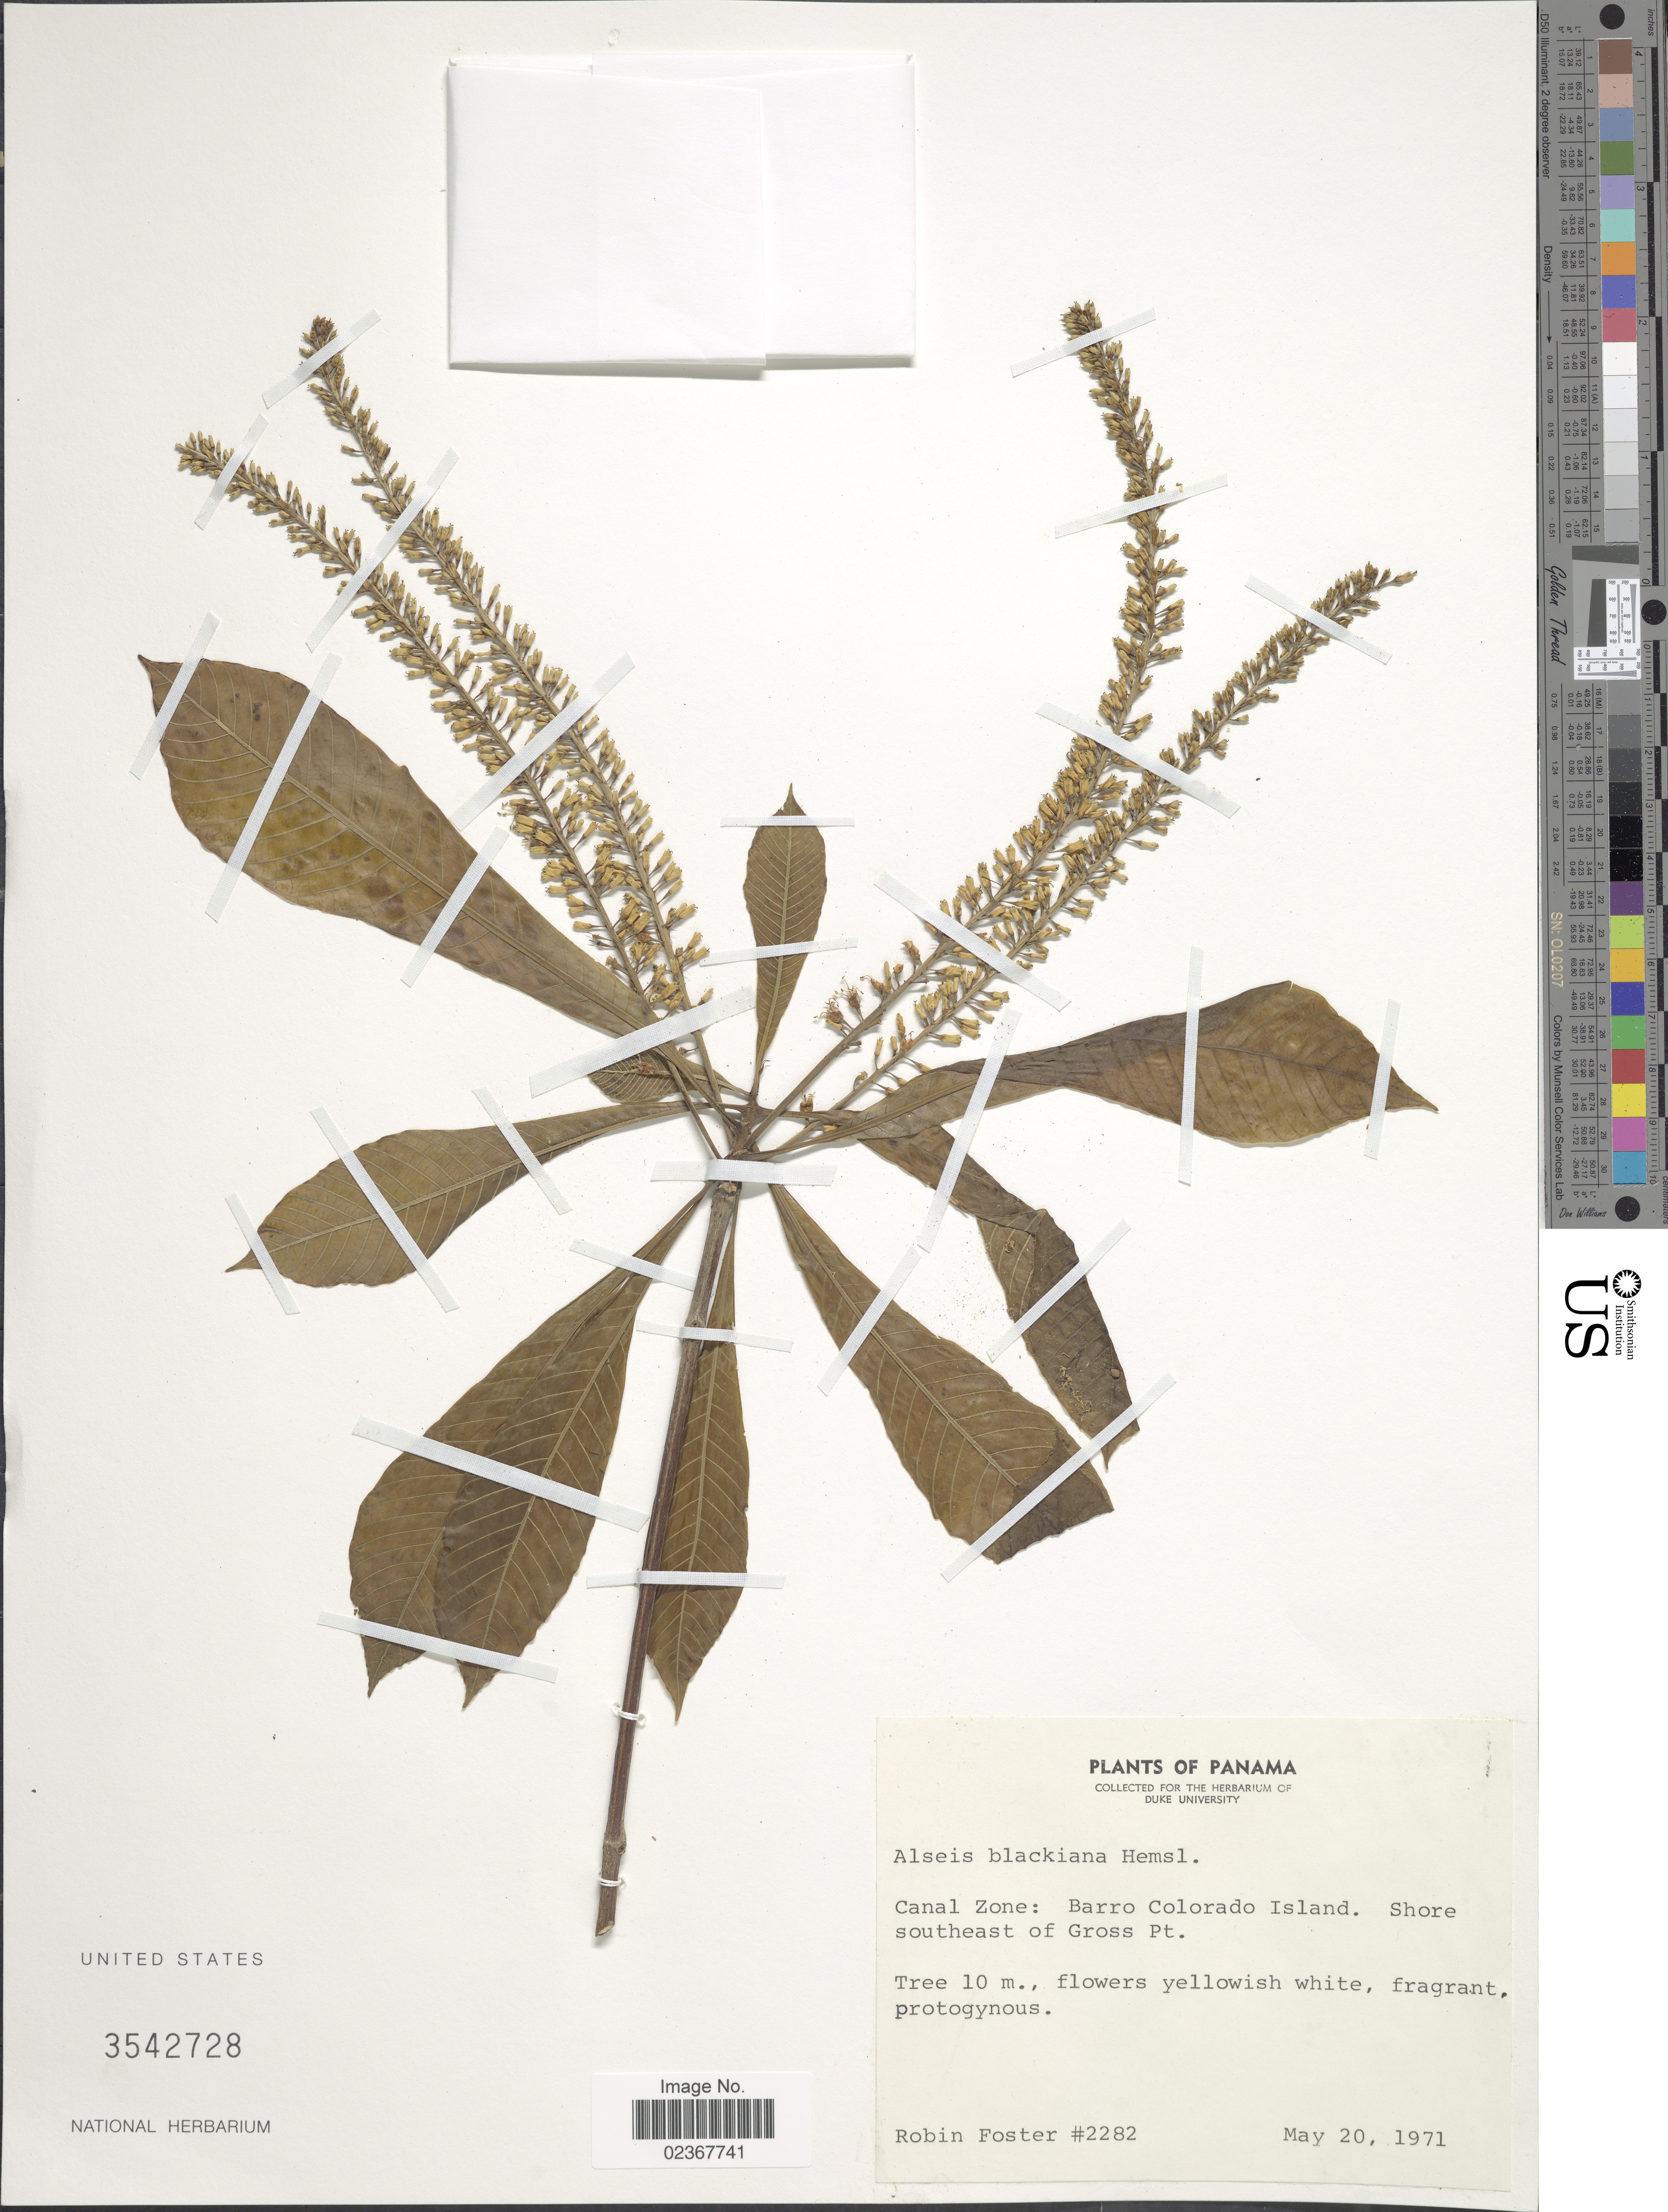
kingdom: Plantae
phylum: Tracheophyta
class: Magnoliopsida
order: Gentianales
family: Rubiaceae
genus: Alseis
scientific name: Alseis blackiana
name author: Hemsl.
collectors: R. B. Foster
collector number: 2282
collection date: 1971-05-20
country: Panama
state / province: Panamá Oeste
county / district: Canal Zone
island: Barro Colorado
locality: Canal Zone: Barro Colorado Island, Shore southeast of Gross Pt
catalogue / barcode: US 3542728